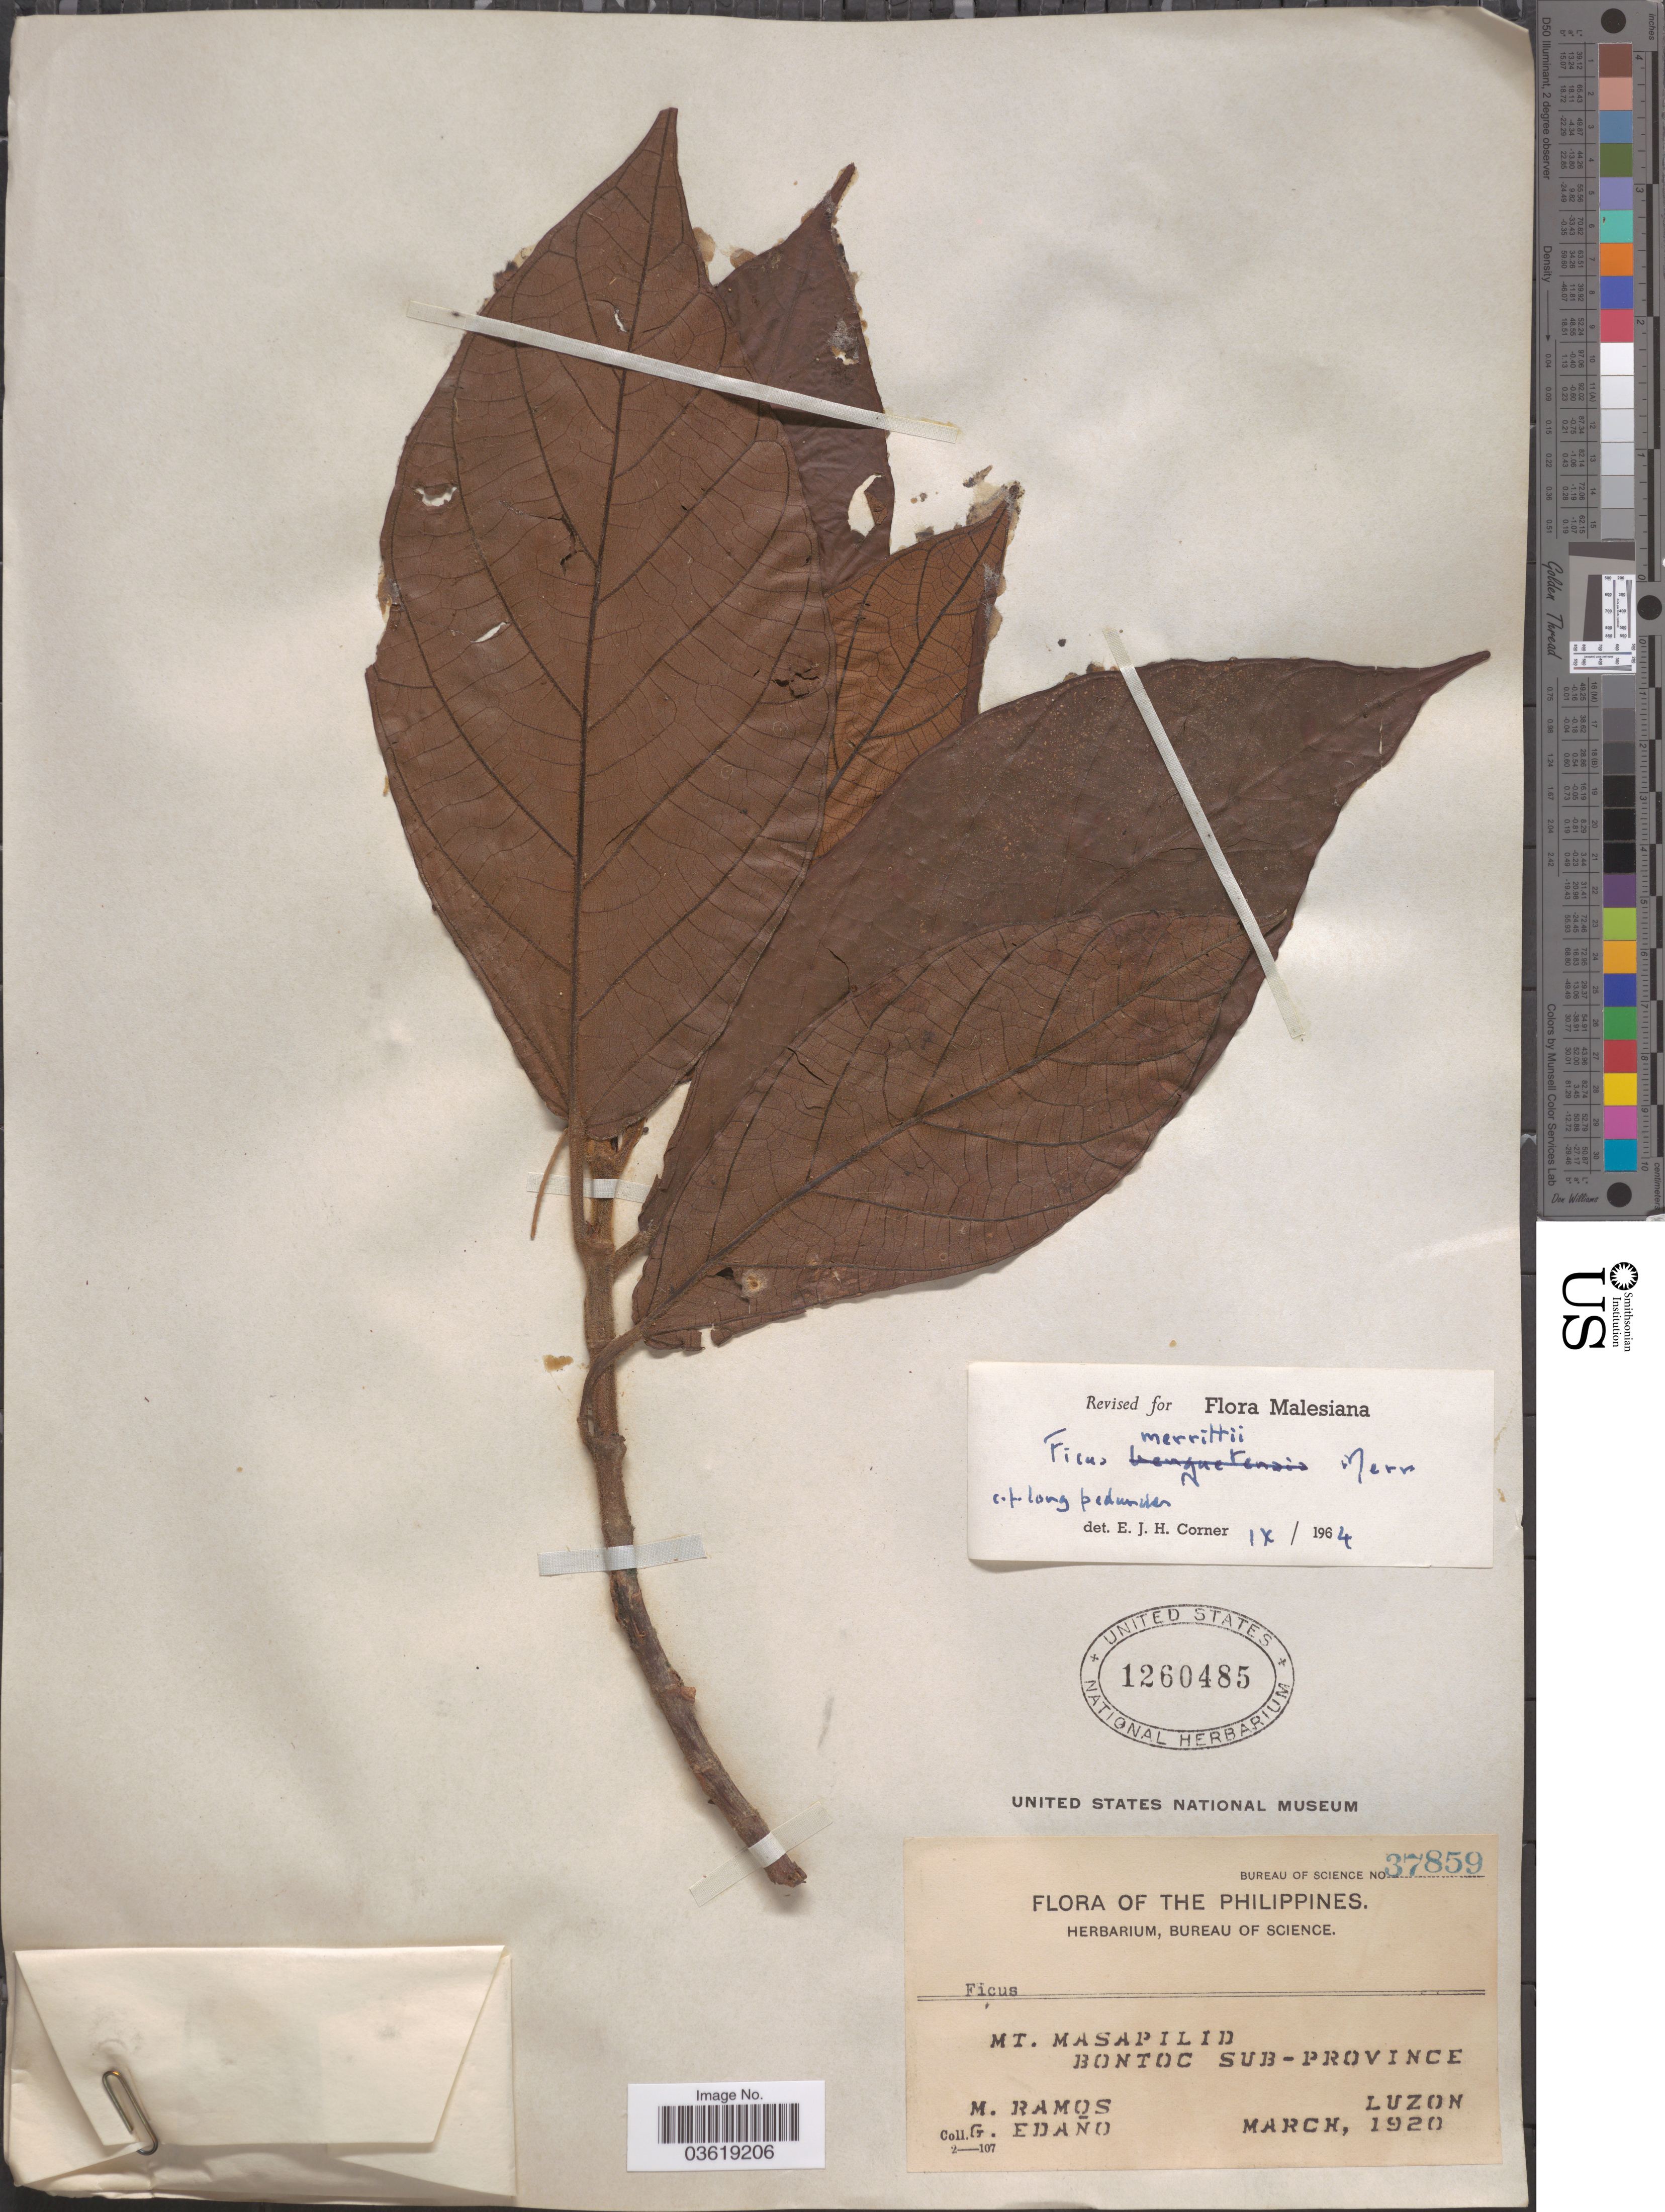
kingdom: Plantae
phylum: Tracheophyta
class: Magnoliopsida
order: Rosales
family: Moraceae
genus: Ficus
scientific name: Ficus merrittii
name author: Merr.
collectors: M. Ramos & G. Edaño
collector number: Bureau of Science 37859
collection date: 1920-03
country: Philippines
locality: Mt. Masapilid, Bontoc Sub-Province. Luzon.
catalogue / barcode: US 1260485